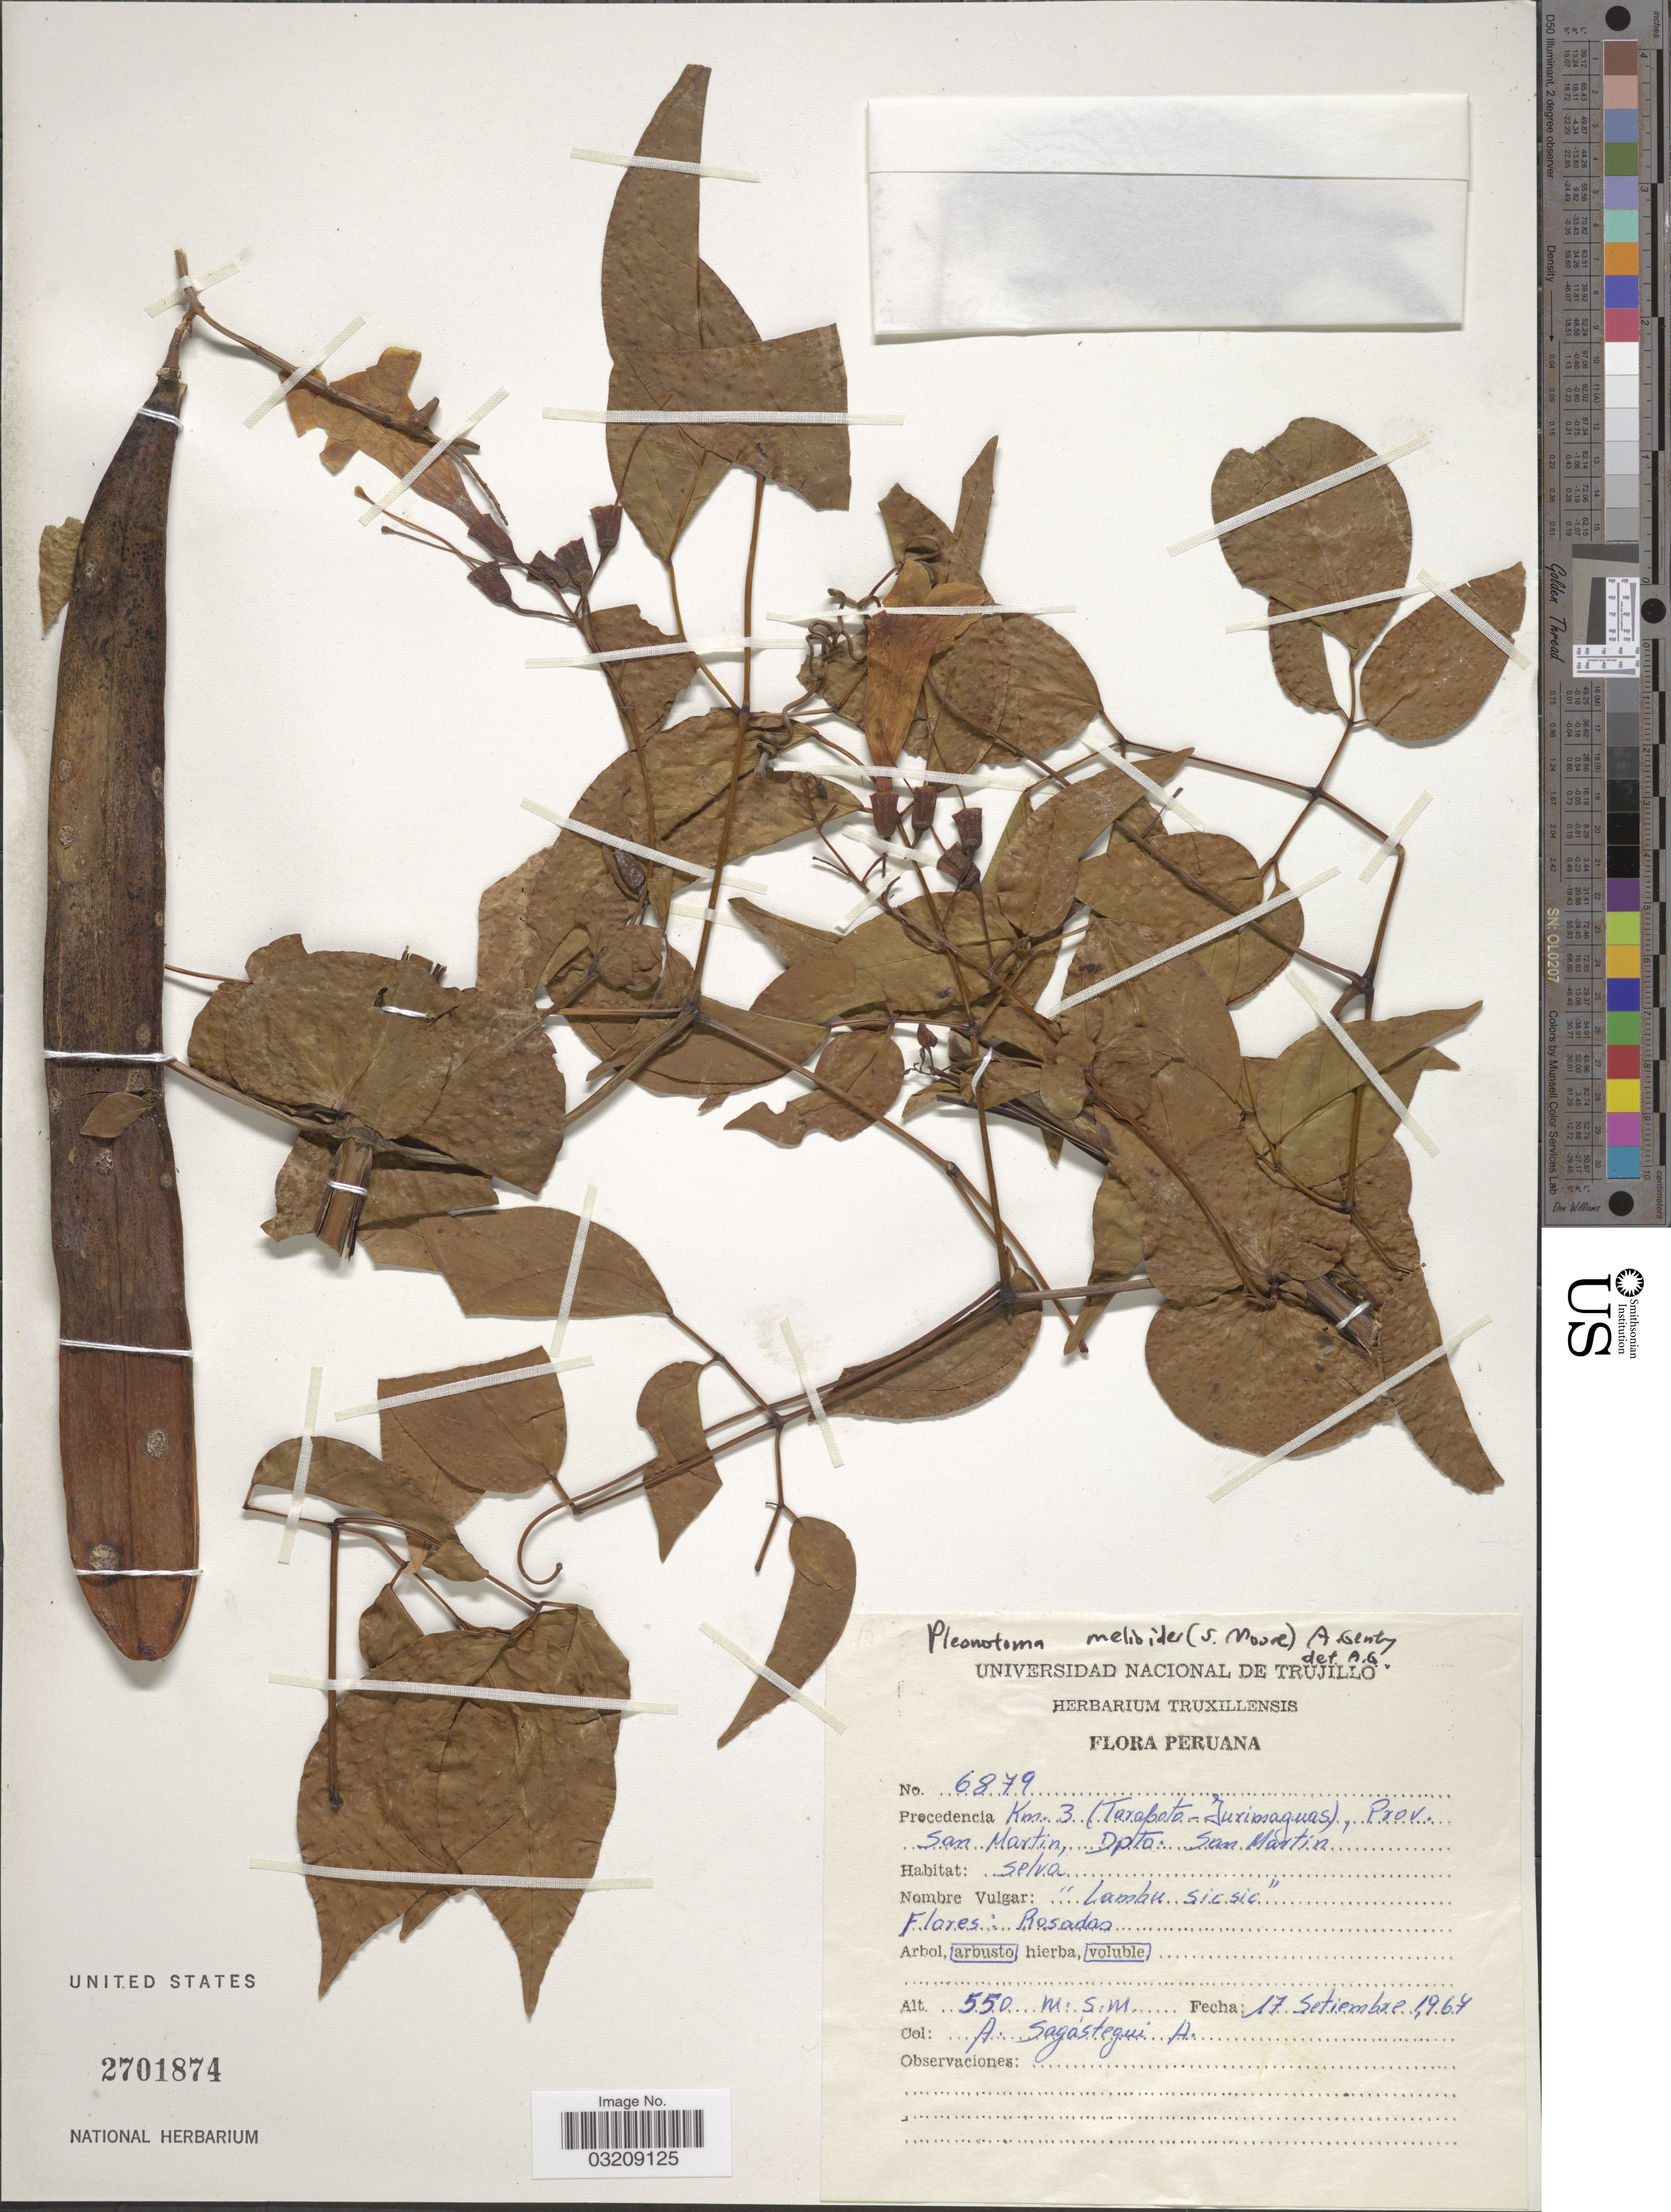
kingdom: Plantae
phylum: Tracheophyta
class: Magnoliopsida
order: Lamiales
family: Bignoniaceae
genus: Pleonotoma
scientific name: Pleonotoma melioides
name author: (S. Moore) A.H. Gentry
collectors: A. Sagástegui A.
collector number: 6879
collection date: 1967-09-17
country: Peru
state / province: San Martín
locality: Km. 3 (Tarapoto-Jurimaguas), Dpto. San Martin.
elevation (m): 550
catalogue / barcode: US 2701874